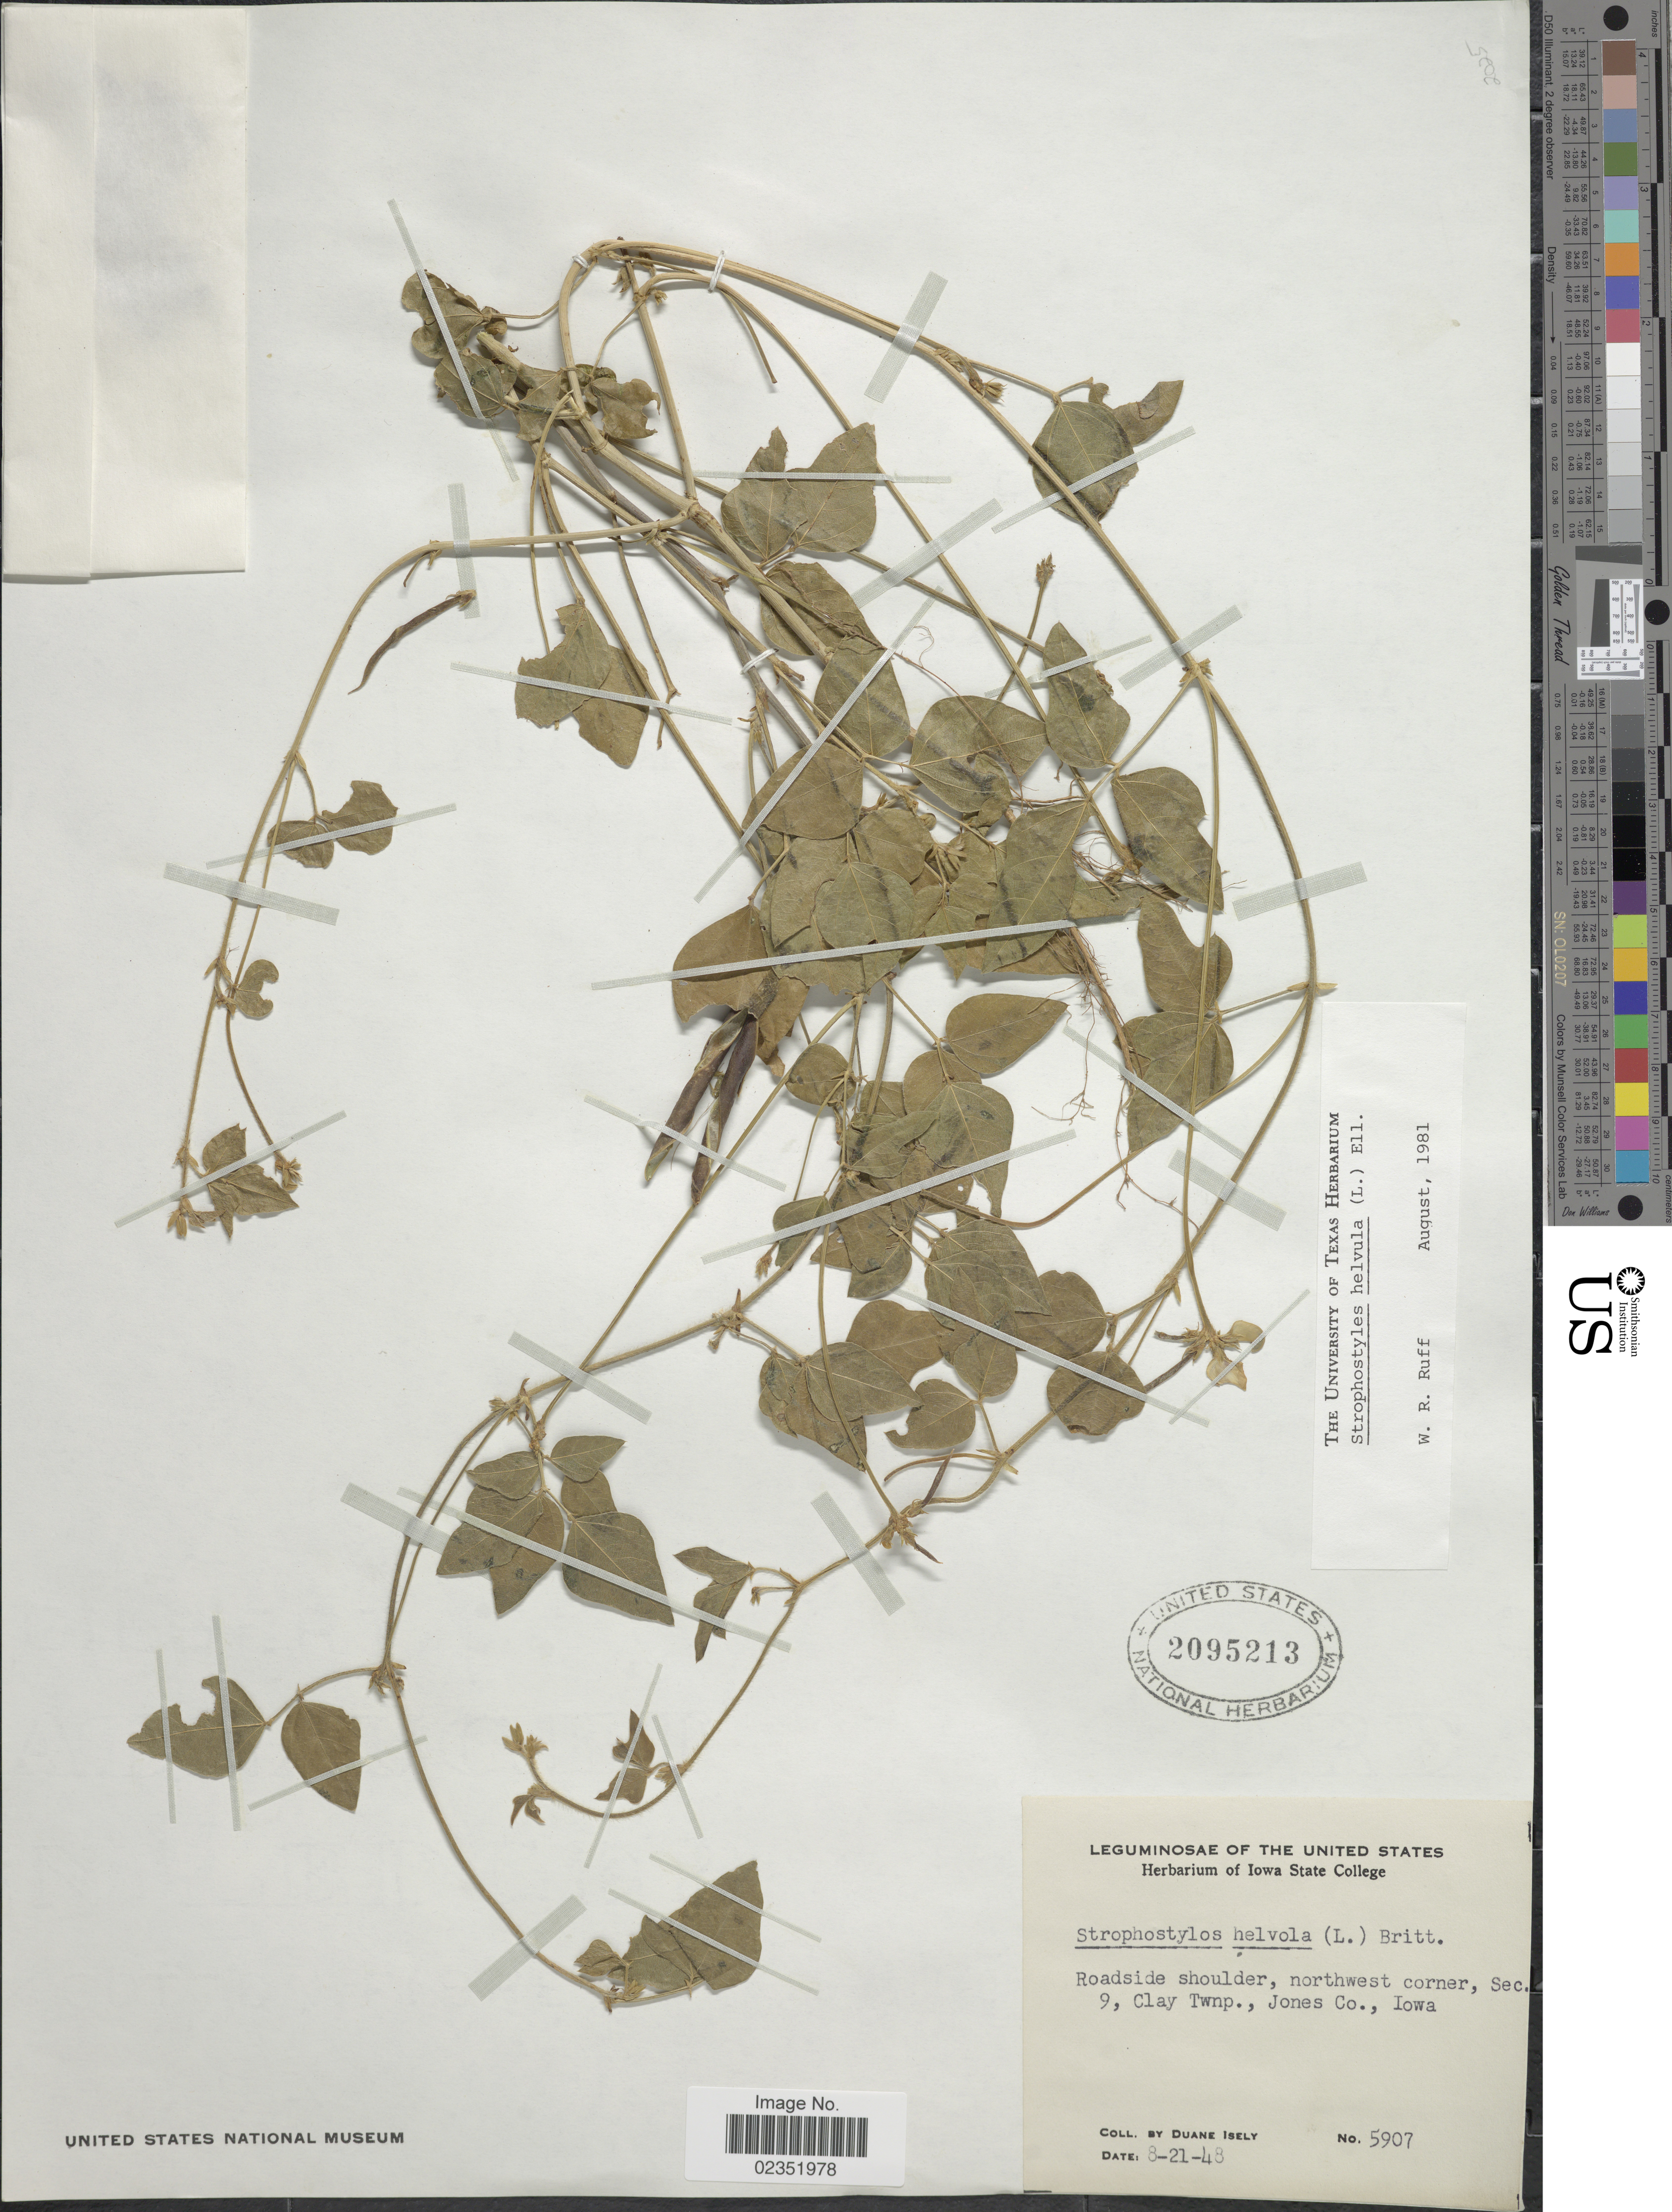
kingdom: Plantae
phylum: Tracheophyta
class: Magnoliopsida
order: Fabales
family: Fabaceae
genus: Strophostyles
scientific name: Strophostyles helvola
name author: (L.) Elliott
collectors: D. Isely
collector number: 5907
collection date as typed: Transcribed d/m/y: 21/8/48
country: United States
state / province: Iowa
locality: Roadside shoulder, northwest corner, Sec. 9 Twnp., Jones Co.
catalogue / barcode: US 2095213